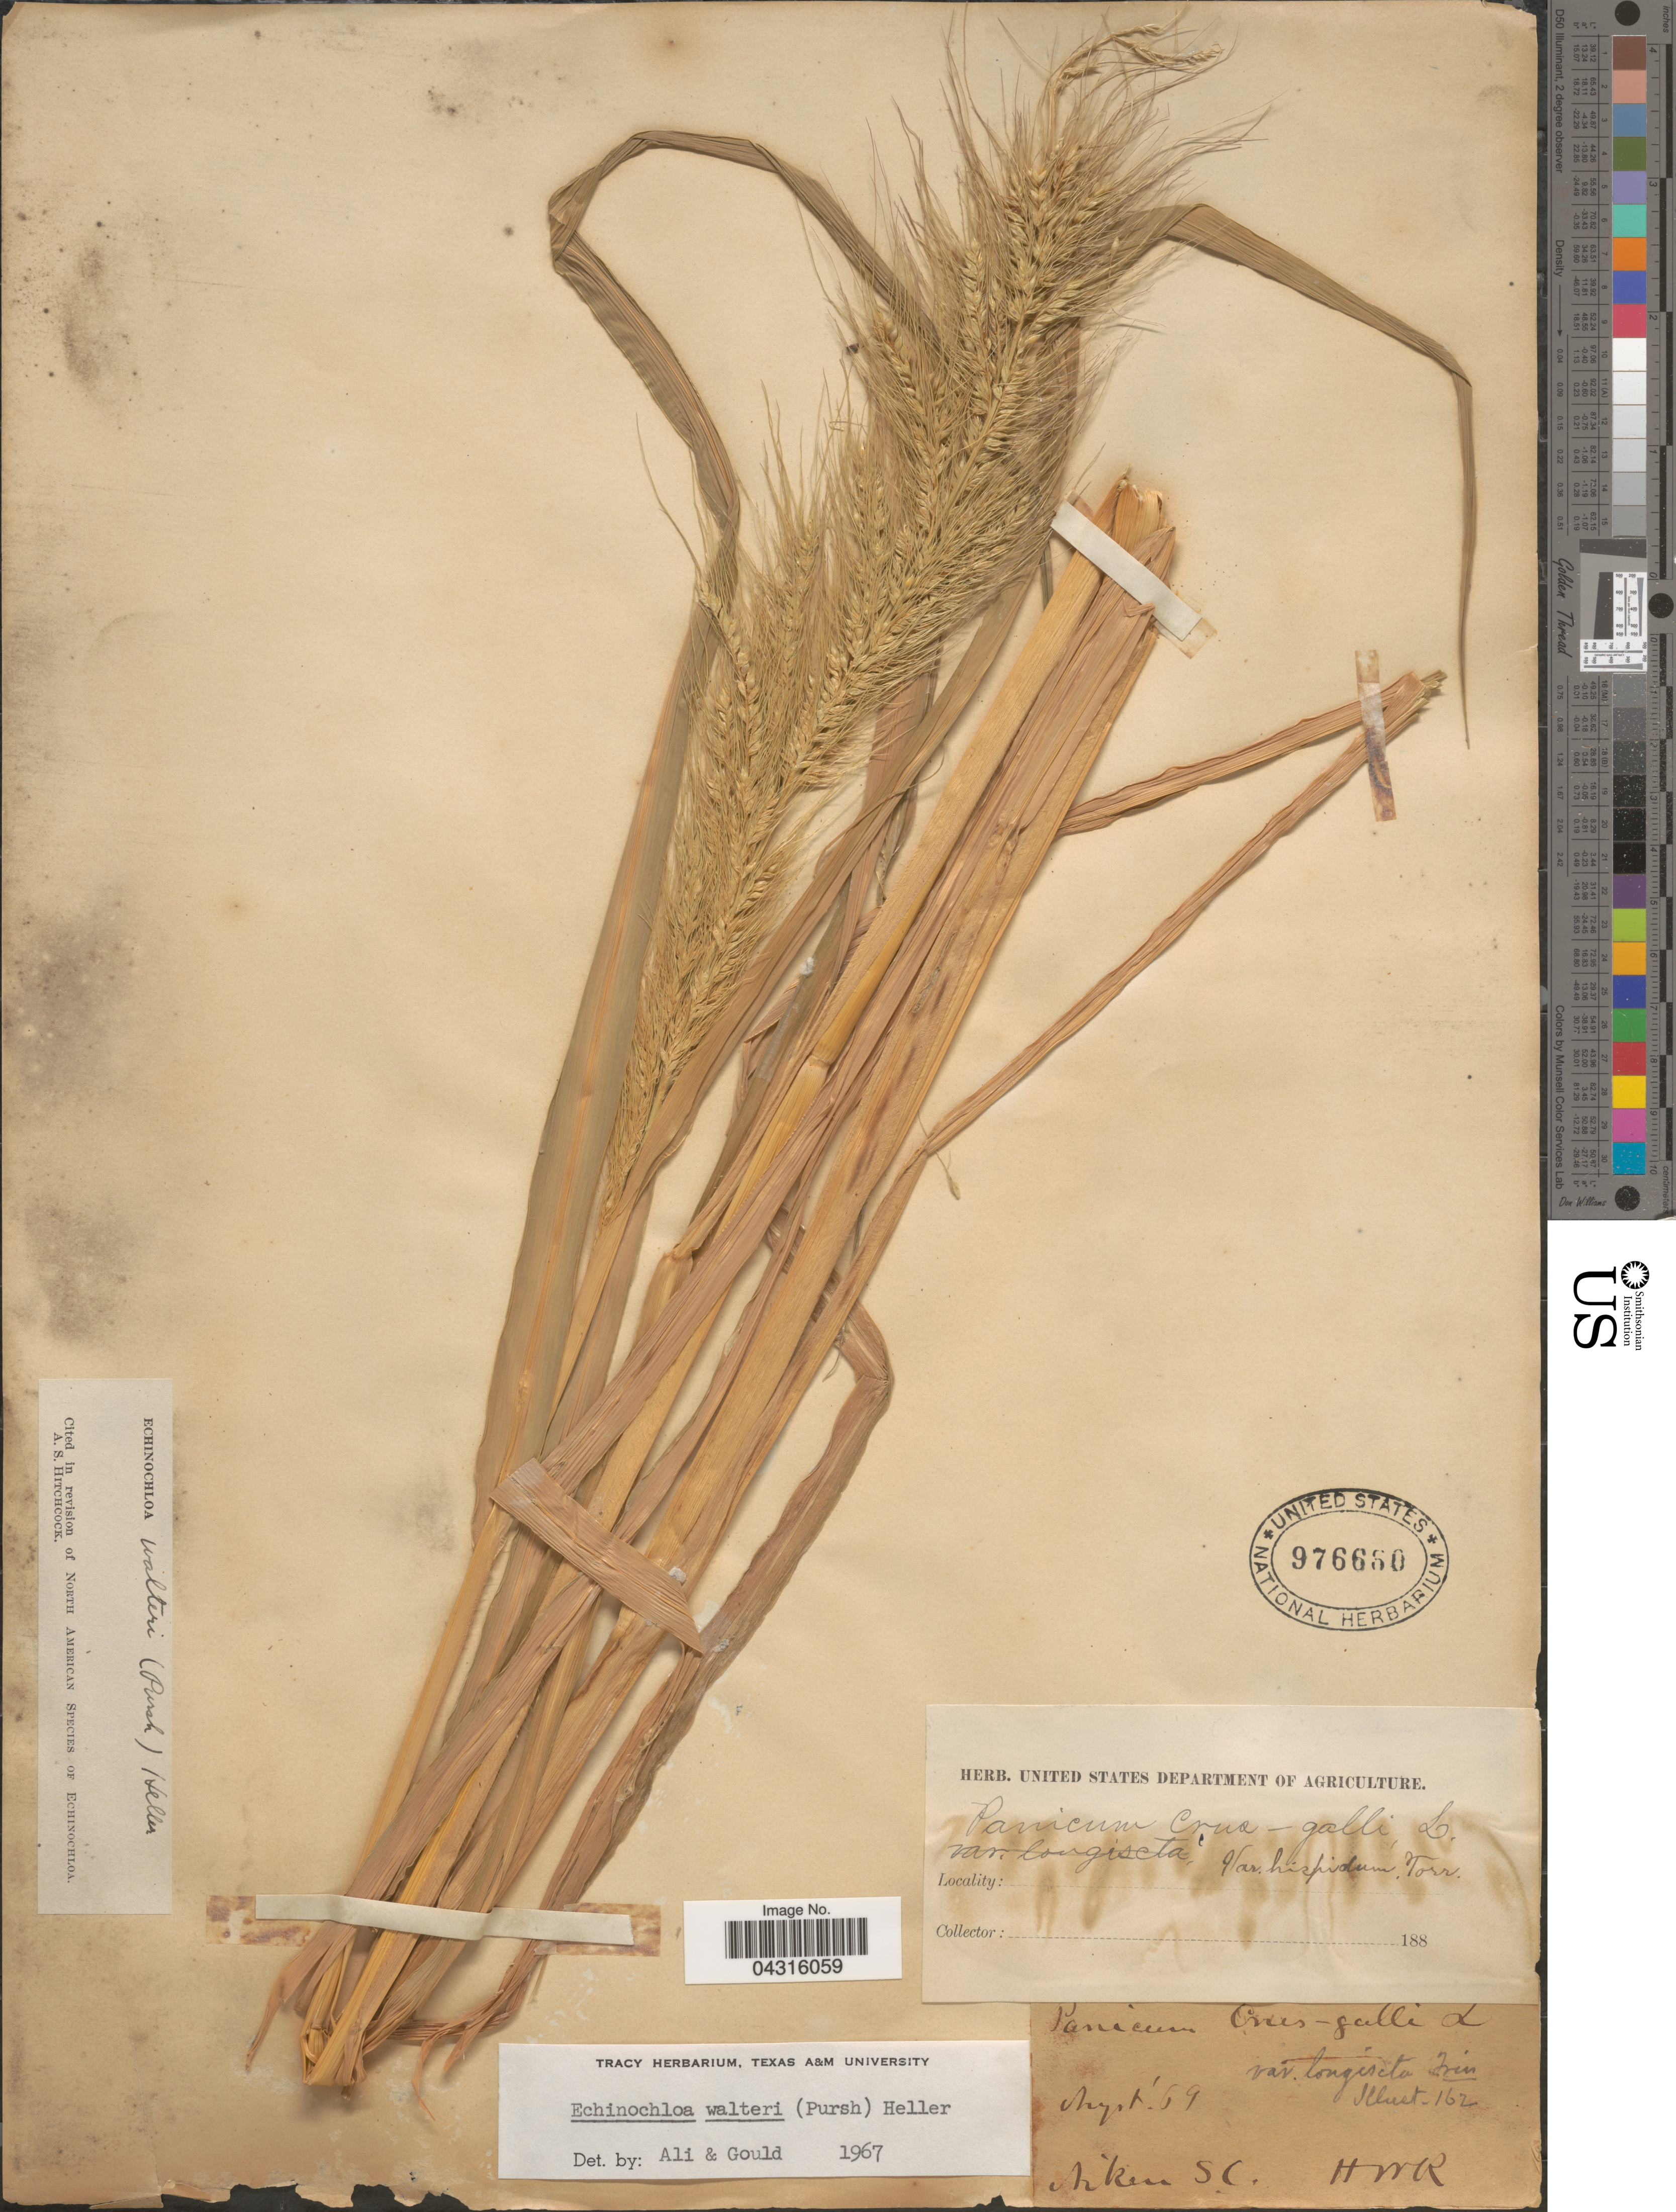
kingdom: Plantae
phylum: Tracheophyta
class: Liliopsida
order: Poales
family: Poaceae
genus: Echinochloa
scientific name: Echinochloa walteri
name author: (Pursh) A. Heller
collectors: HWR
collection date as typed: Transcribed d/m/y: /8/69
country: United States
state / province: South Carolina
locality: Aiken.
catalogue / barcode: US 976660